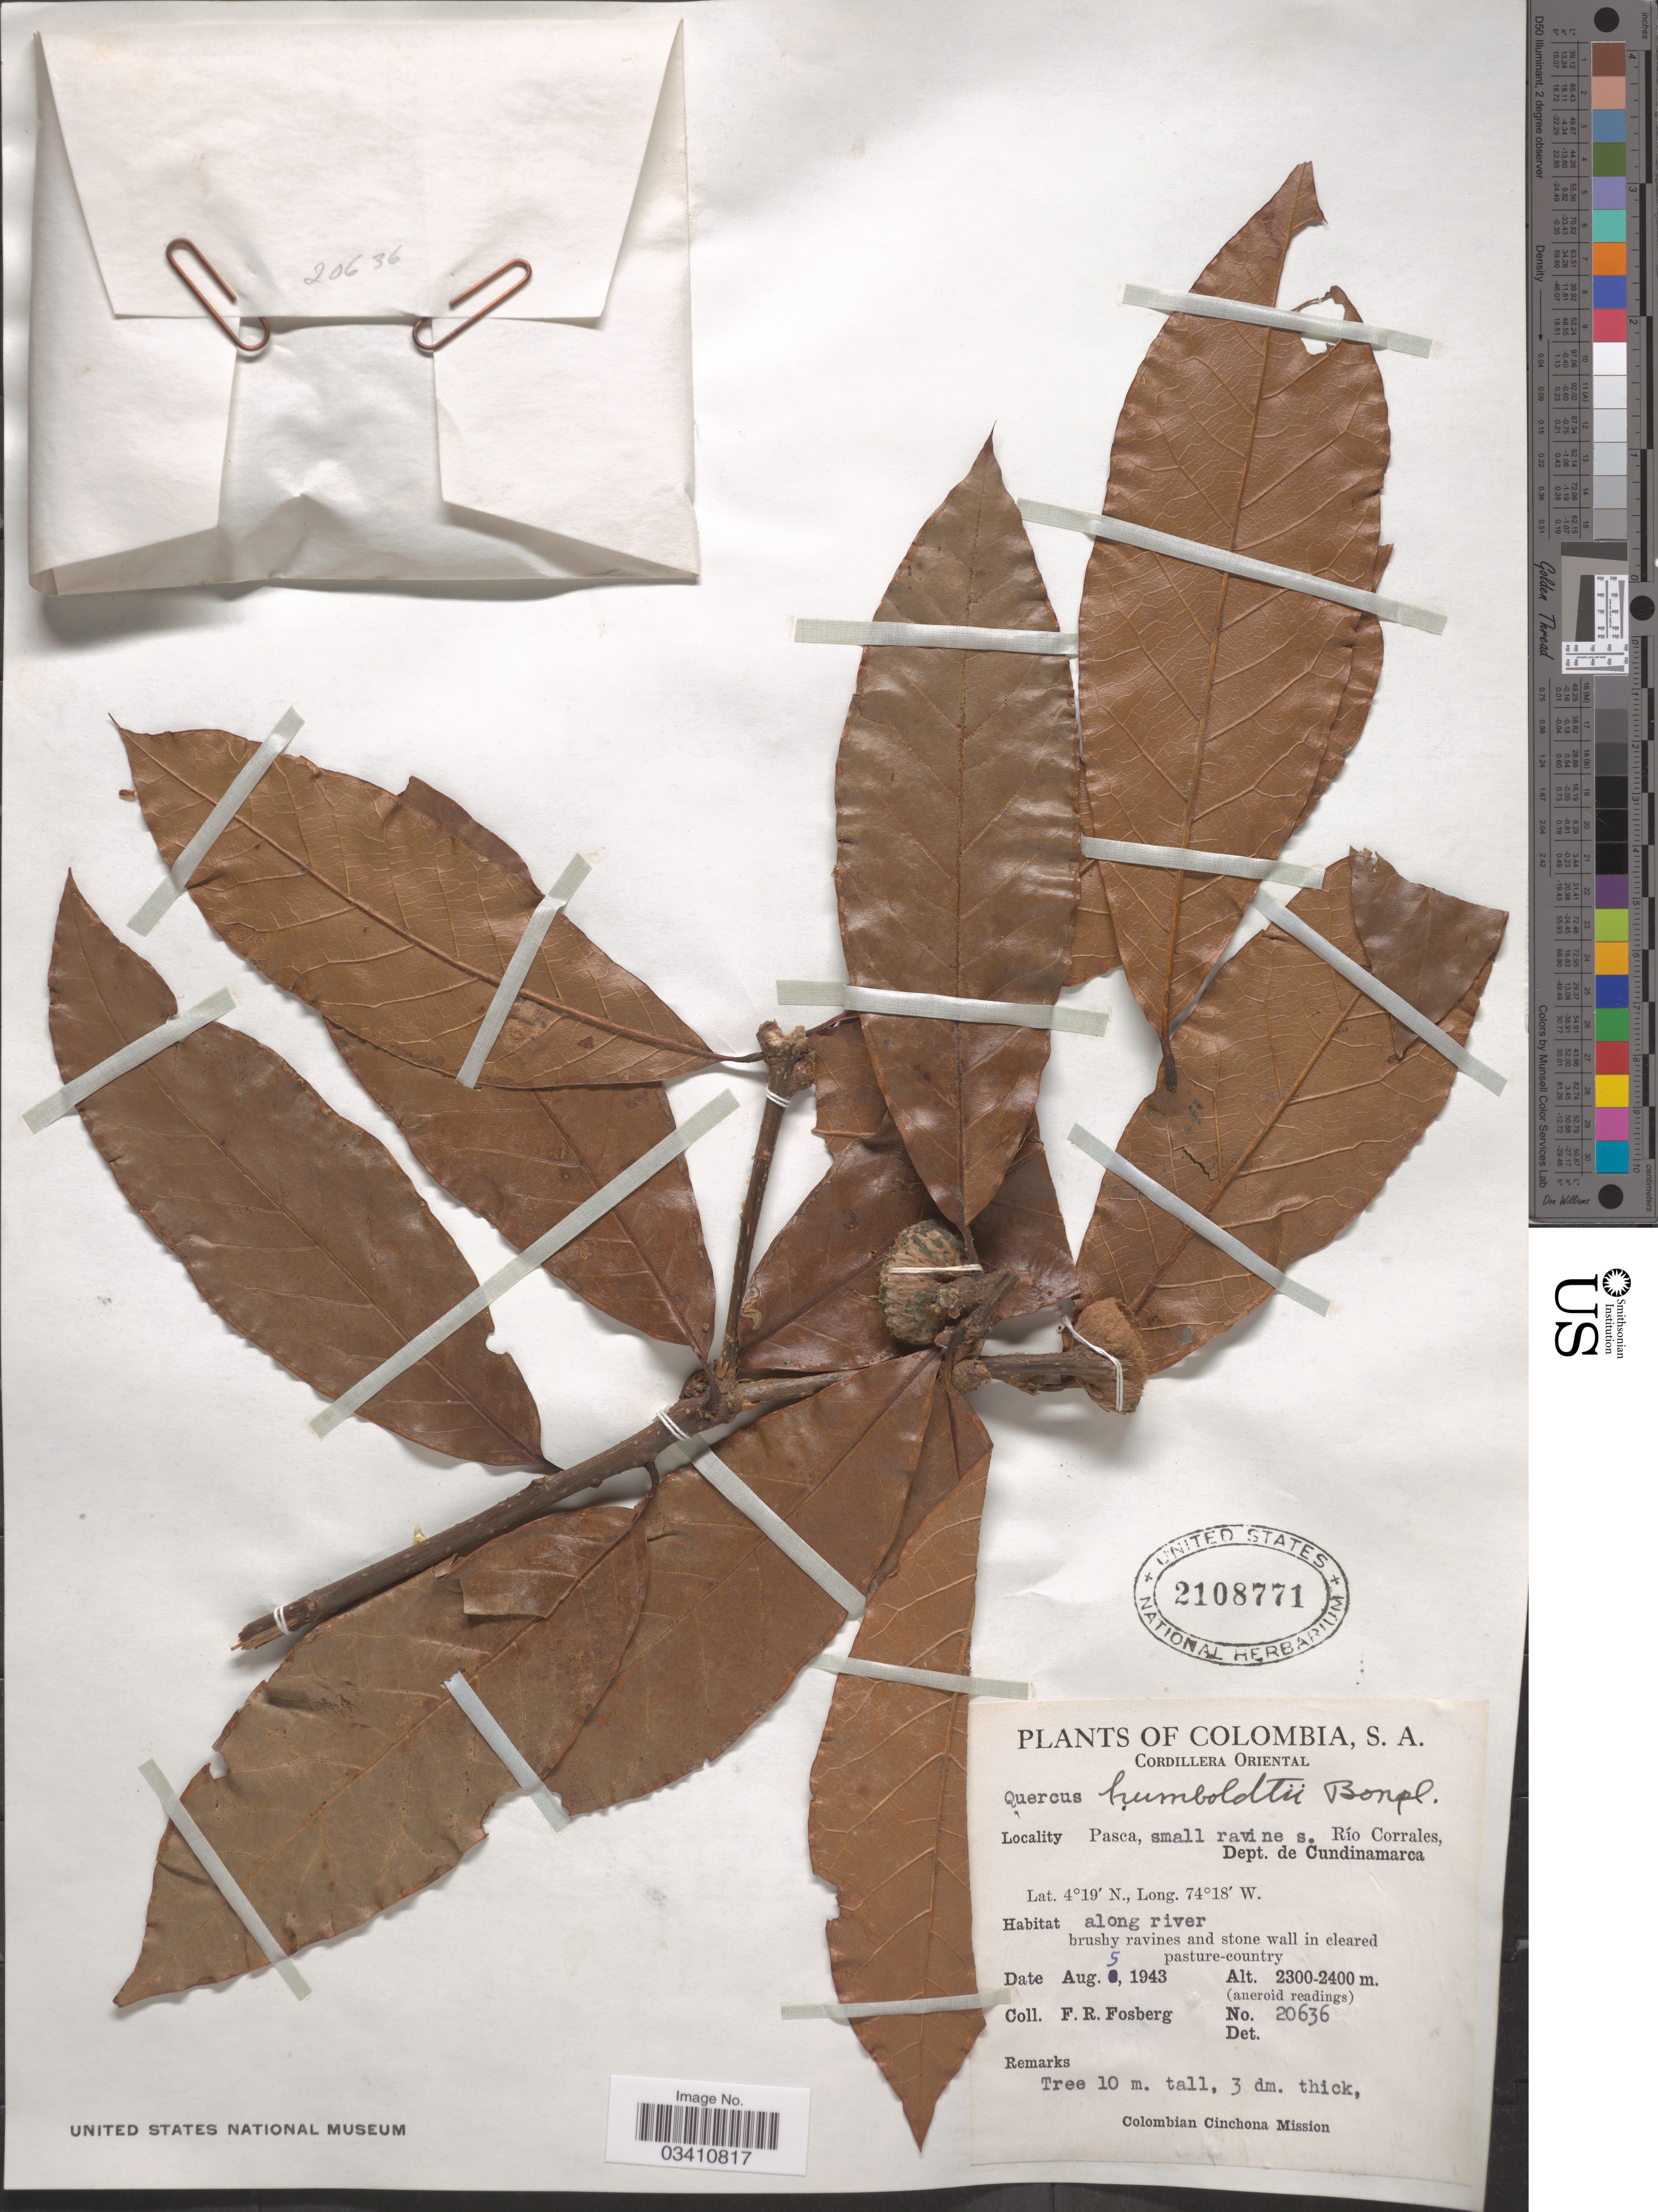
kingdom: Plantae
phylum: Tracheophyta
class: Magnoliopsida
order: Fagales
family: Fagaceae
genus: Quercus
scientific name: Quercus humboldtii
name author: Bonpl.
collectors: F. R. Fosberg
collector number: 20636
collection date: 1943-08-05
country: Colombia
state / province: Cundinamarca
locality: Cordillera Oriental. Pasca, small ravine s. Río Corrales, Dept. de Cundinamarca.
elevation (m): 2300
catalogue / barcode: US 2108771